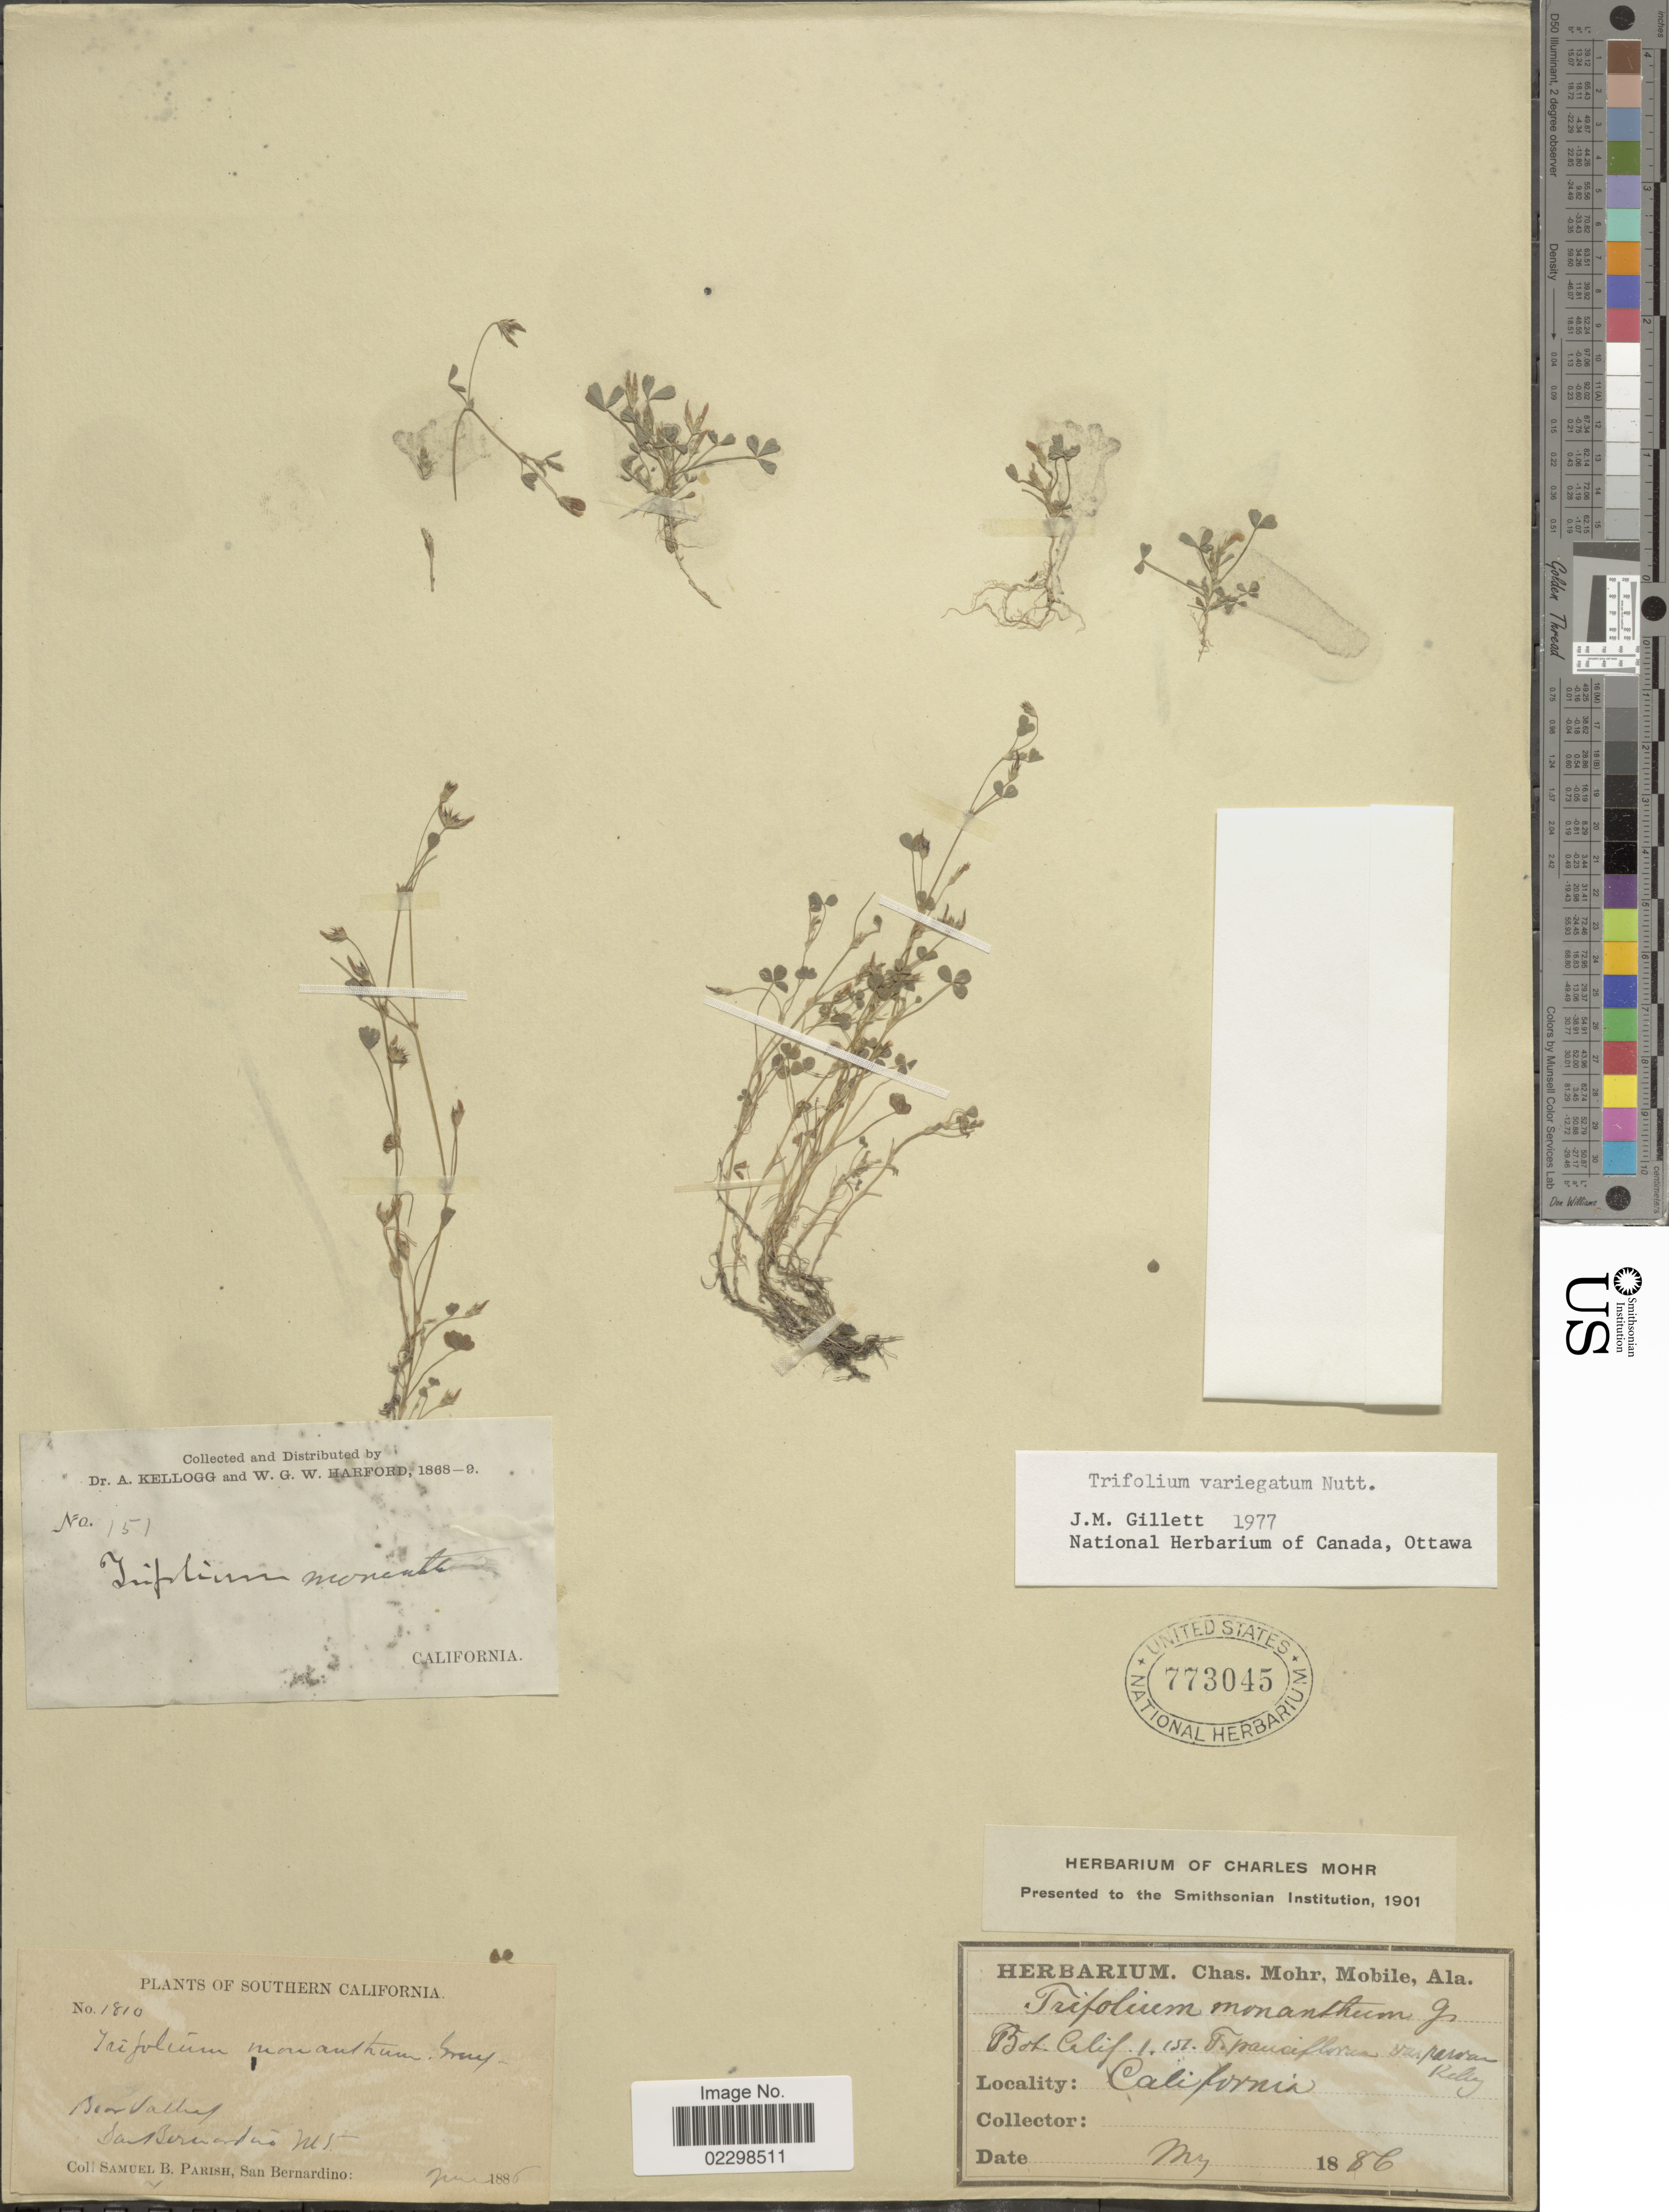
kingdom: Plantae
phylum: Tracheophyta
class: Magnoliopsida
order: Fabales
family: Fabaceae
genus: Trifolium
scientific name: Trifolium variegatum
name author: Nutt.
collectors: A. Kellogg & W. G. W. Harford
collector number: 151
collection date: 1868/1869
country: United States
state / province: California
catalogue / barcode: US 773045